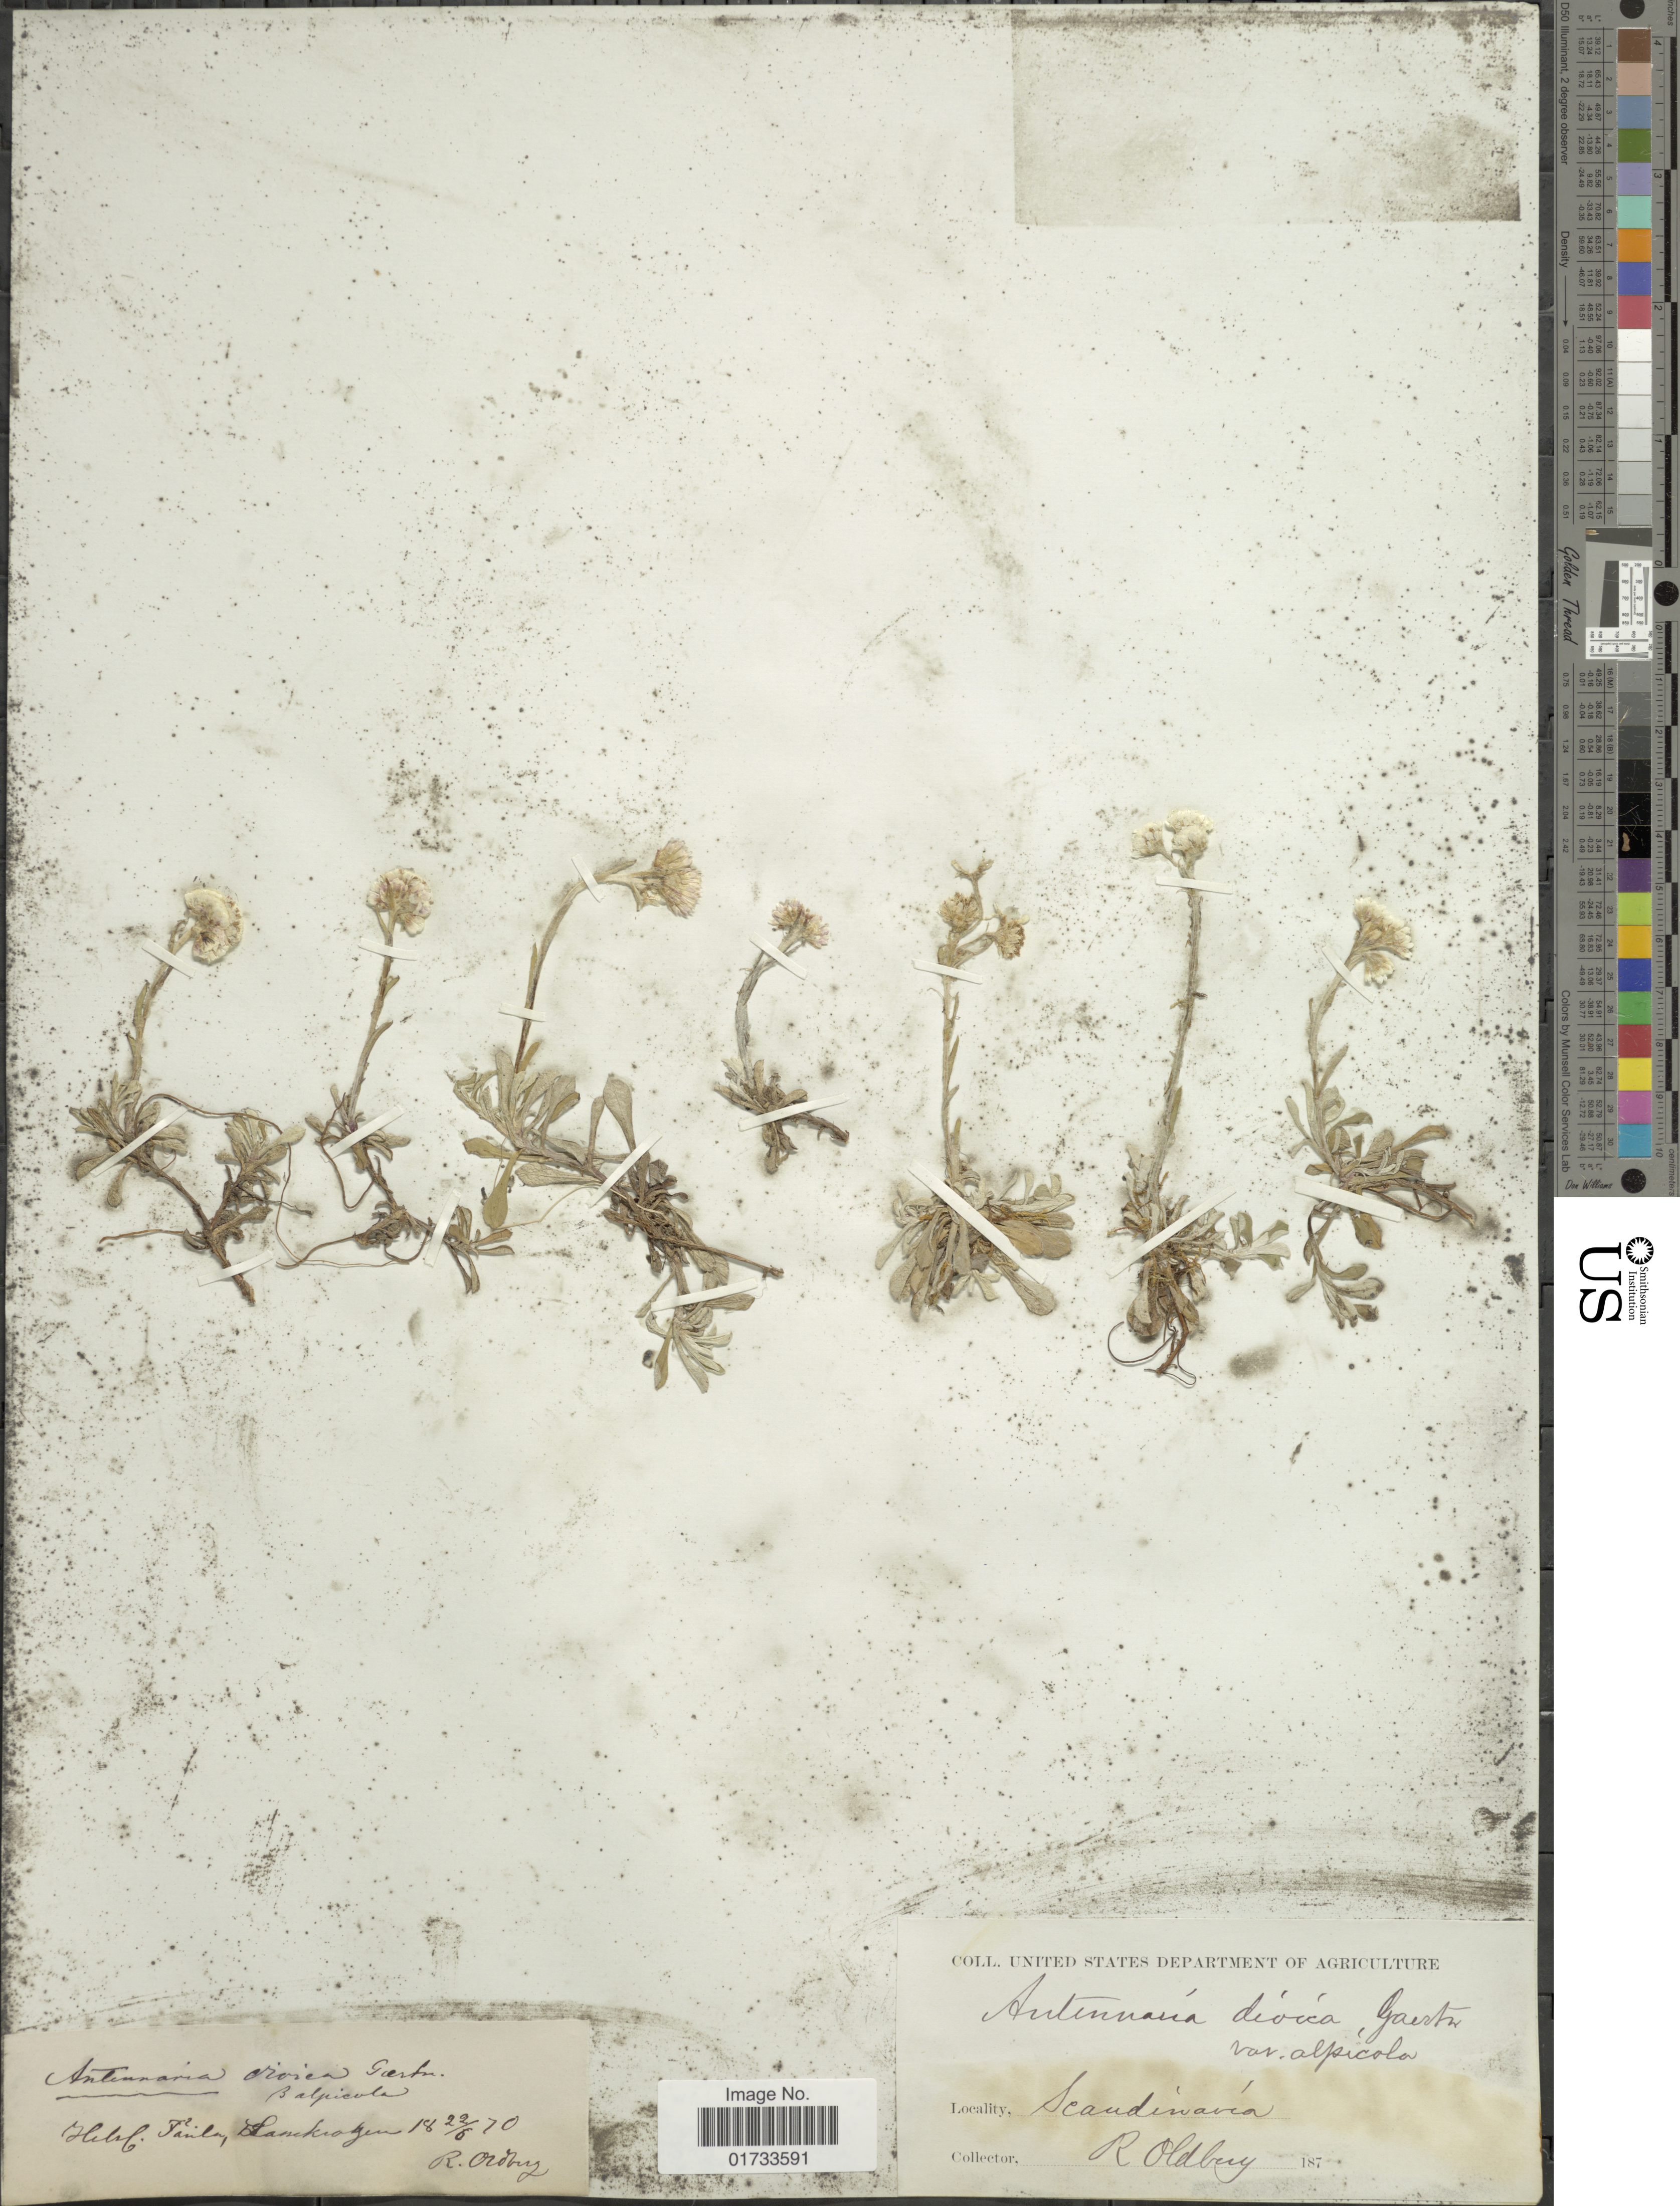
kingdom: Plantae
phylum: Tracheophyta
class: Magnoliopsida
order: Asterales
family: Asteraceae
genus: Antennaria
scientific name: Antennaria dioica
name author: (L.) Gaertn.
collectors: R. Oldberg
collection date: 1870-06-22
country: Sweden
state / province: Gävleborg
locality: Finla, Lanekiogenm Scandinavia